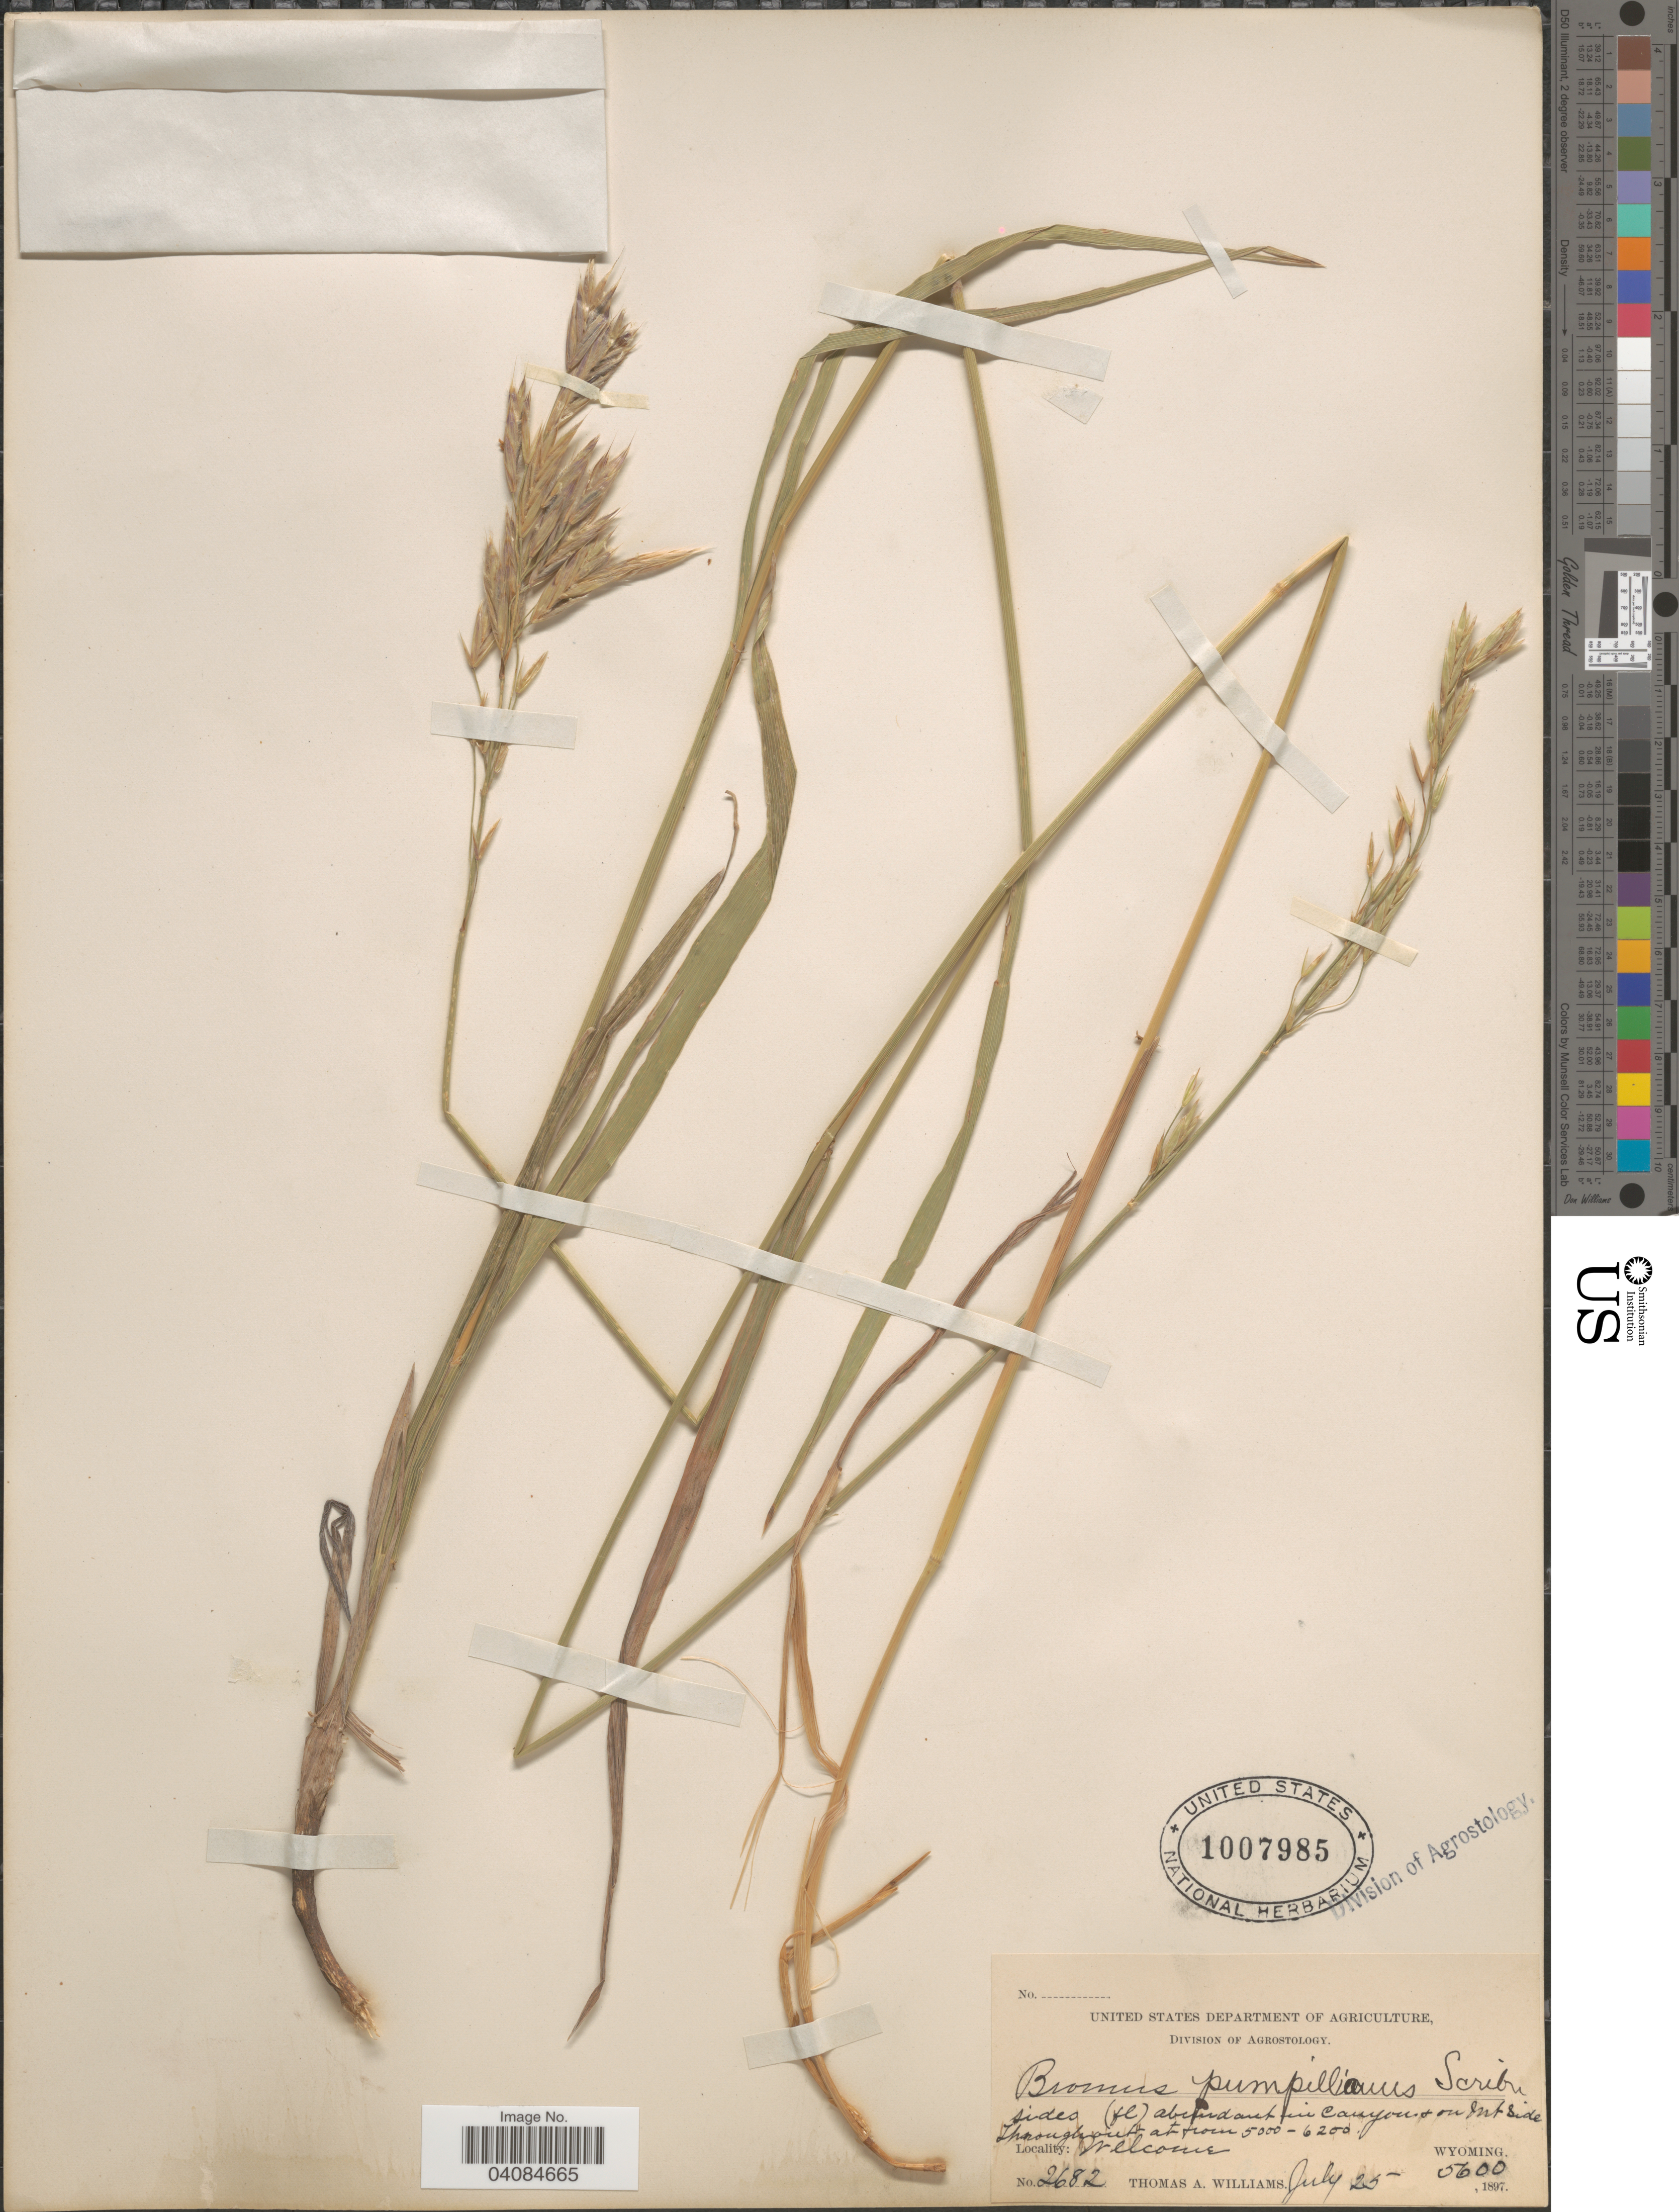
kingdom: Plantae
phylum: Tracheophyta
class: Liliopsida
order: Poales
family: Poaceae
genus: Bromus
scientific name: Bromus pumpellianus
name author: Scribn.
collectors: T. A. Williams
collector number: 2682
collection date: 1897-07-25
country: United States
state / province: Wyoming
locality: In canyon & on mt side. Welcome.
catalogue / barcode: US 1007985